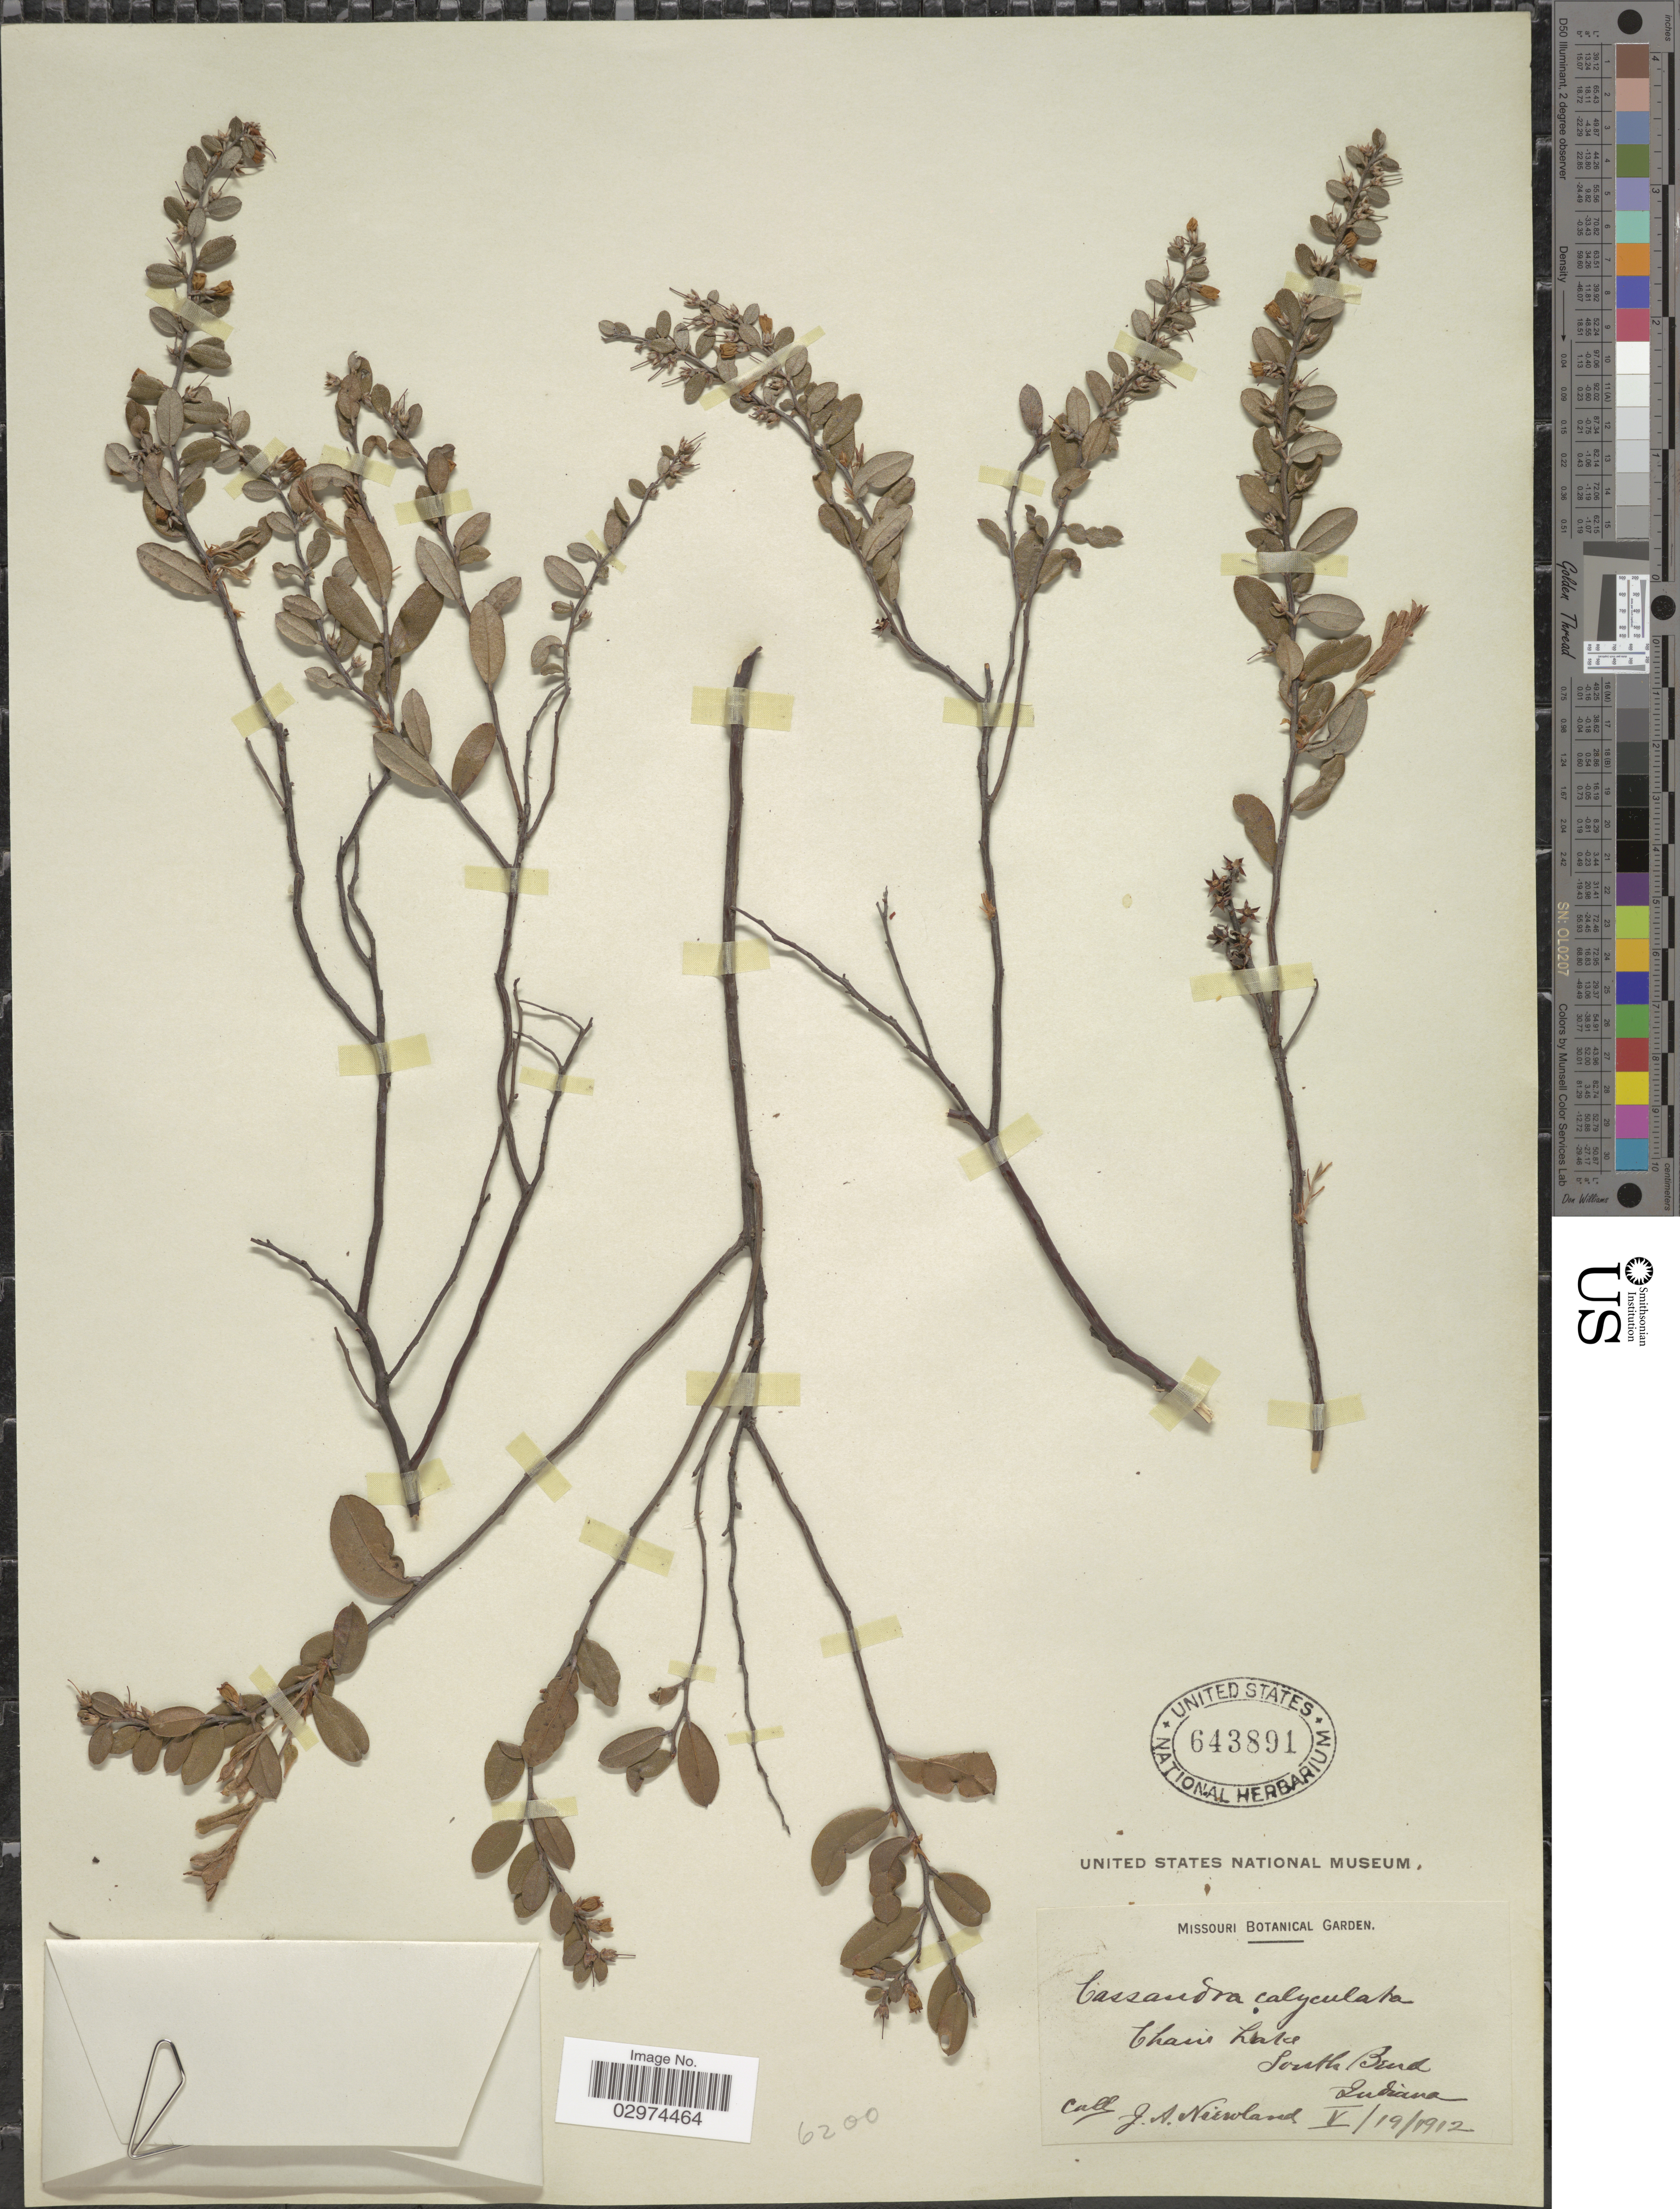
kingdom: Plantae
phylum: Tracheophyta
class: Magnoliopsida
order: Ericales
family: Ericaceae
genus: Chamaedaphne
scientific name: Chamaedaphne calyculata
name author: (L.) Moench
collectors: J. A. Nieuwland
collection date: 1912-05-19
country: United States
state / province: Indiana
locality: Cham Lake, South Bend.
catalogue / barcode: US 643891